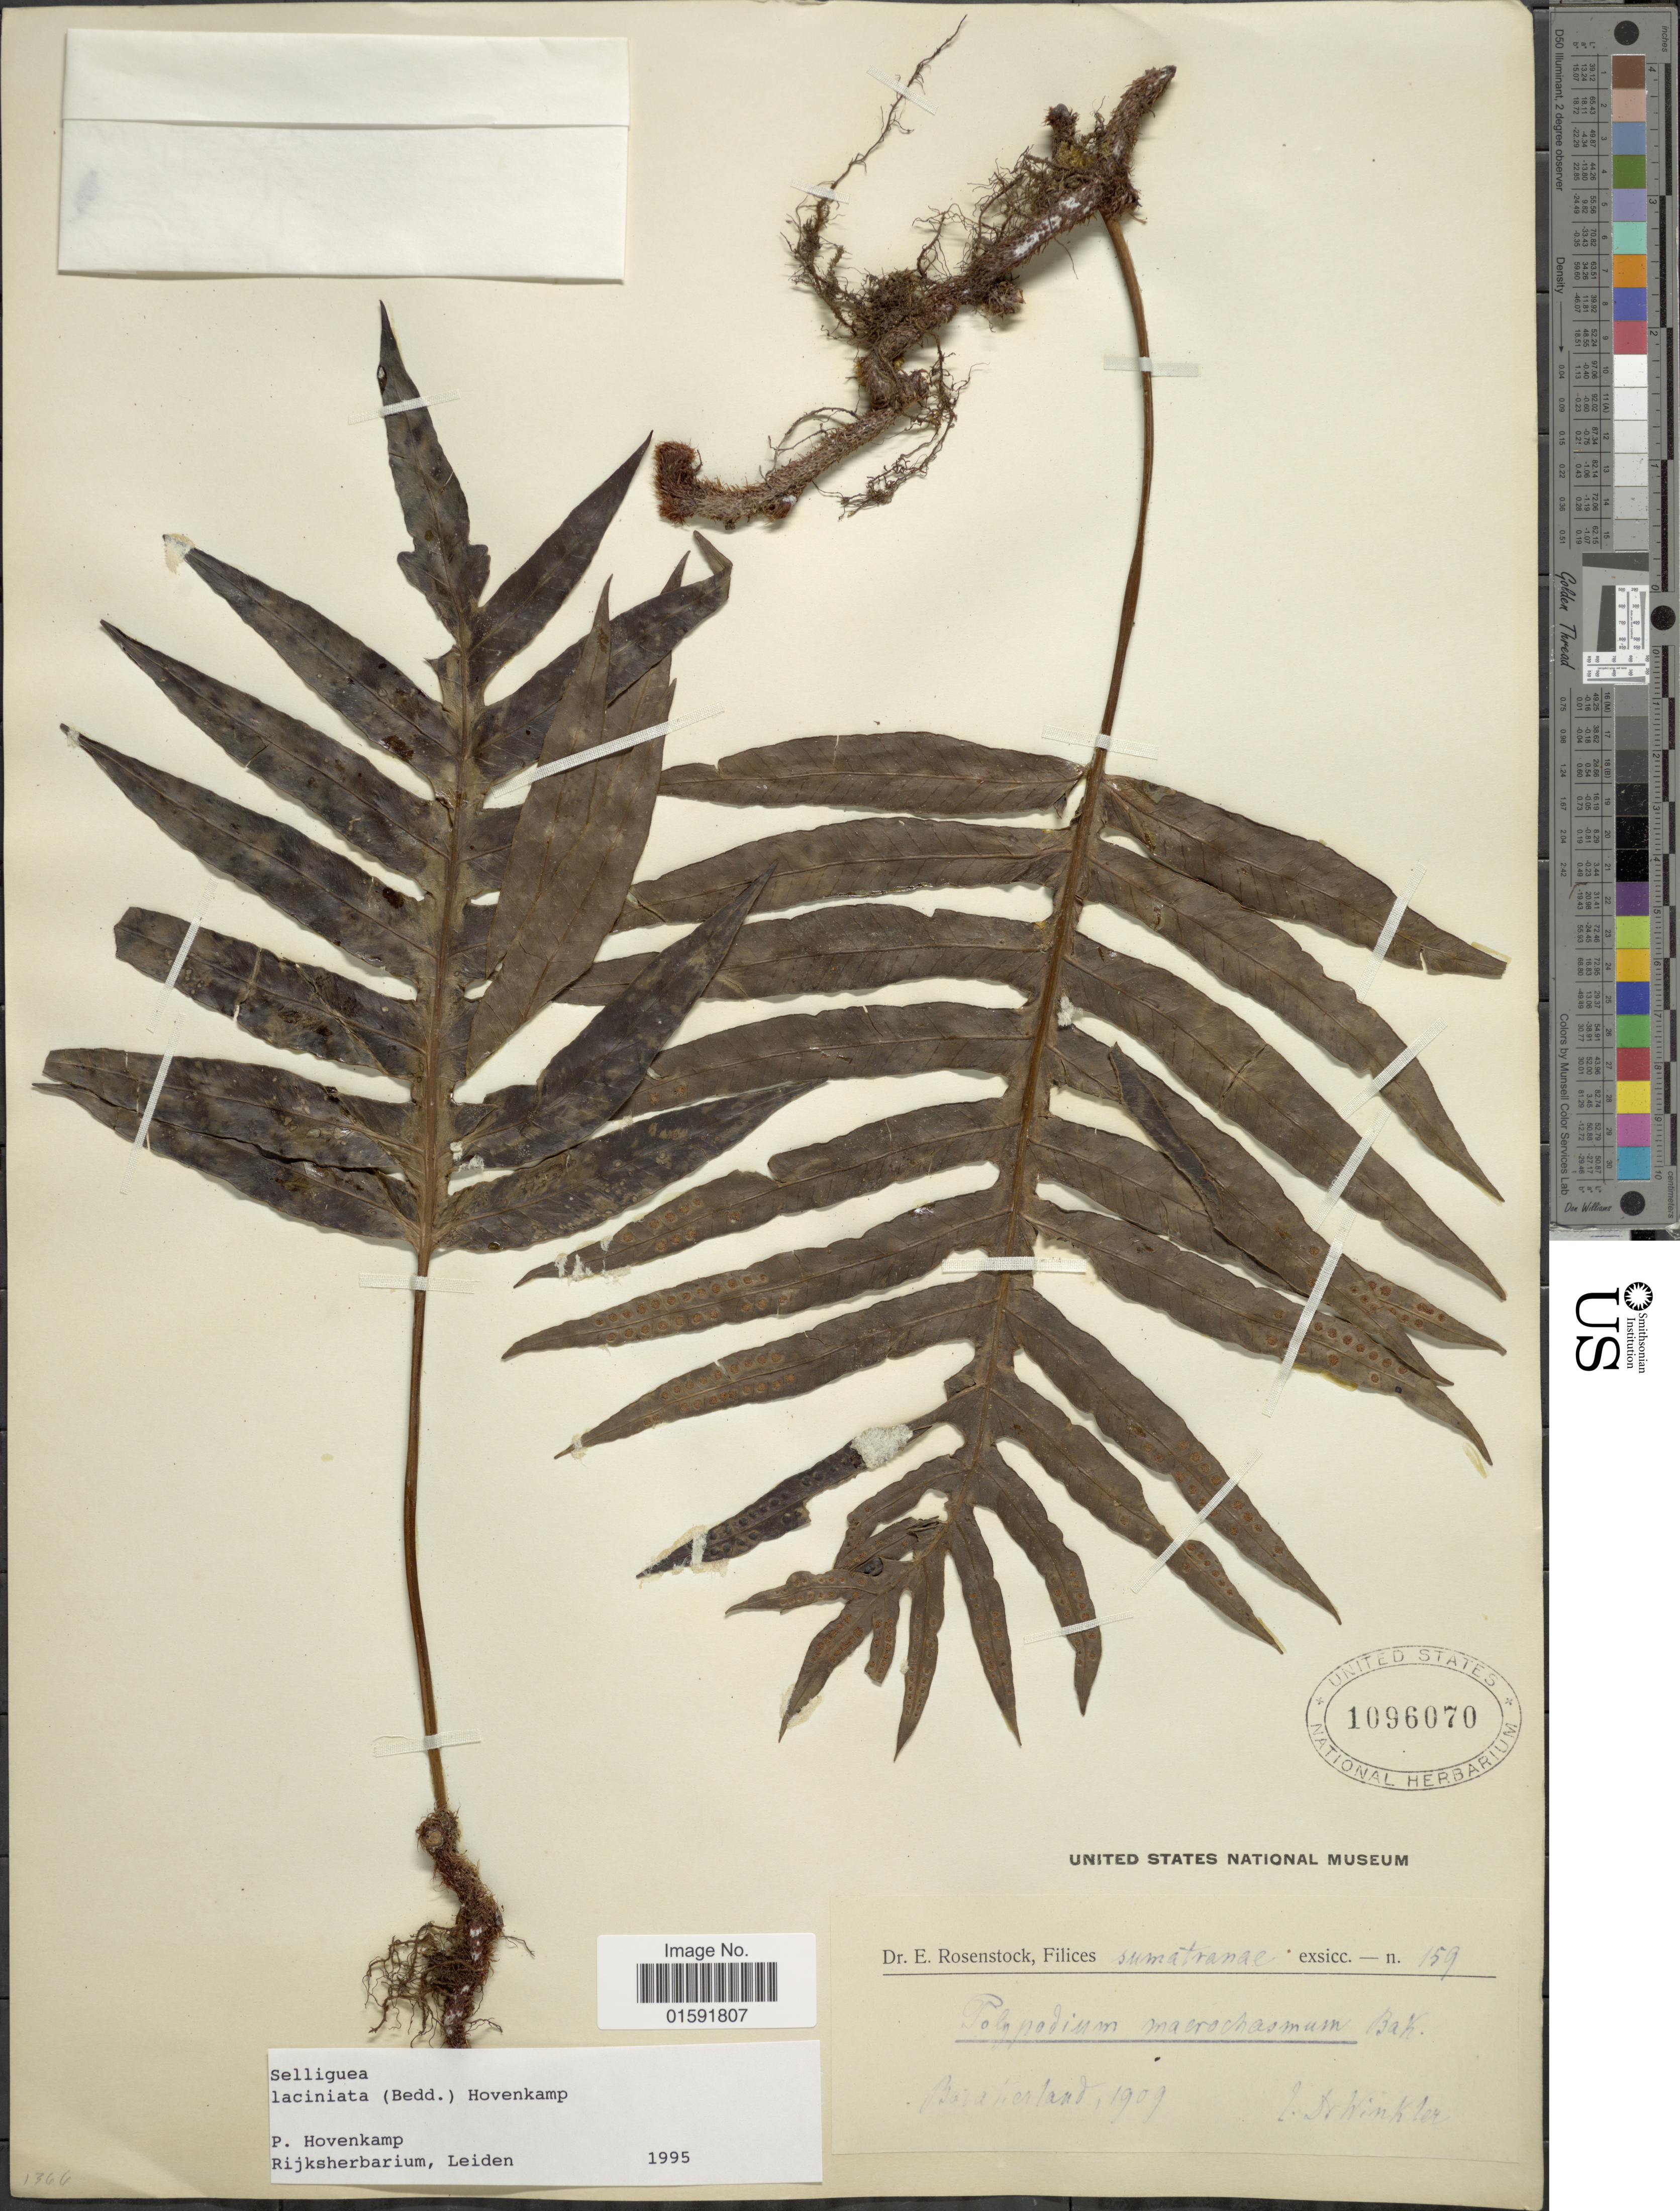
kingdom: Plantae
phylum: Tracheophyta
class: Polypodiopsida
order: Polypodiales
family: Polypodiaceae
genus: Selliguea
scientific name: Selliguea laciniata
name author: (C. Presl) Hovenkamp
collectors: -. Winkler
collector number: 159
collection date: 1909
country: Indonesia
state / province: Sumatra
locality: Batakerland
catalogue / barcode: US 1096070